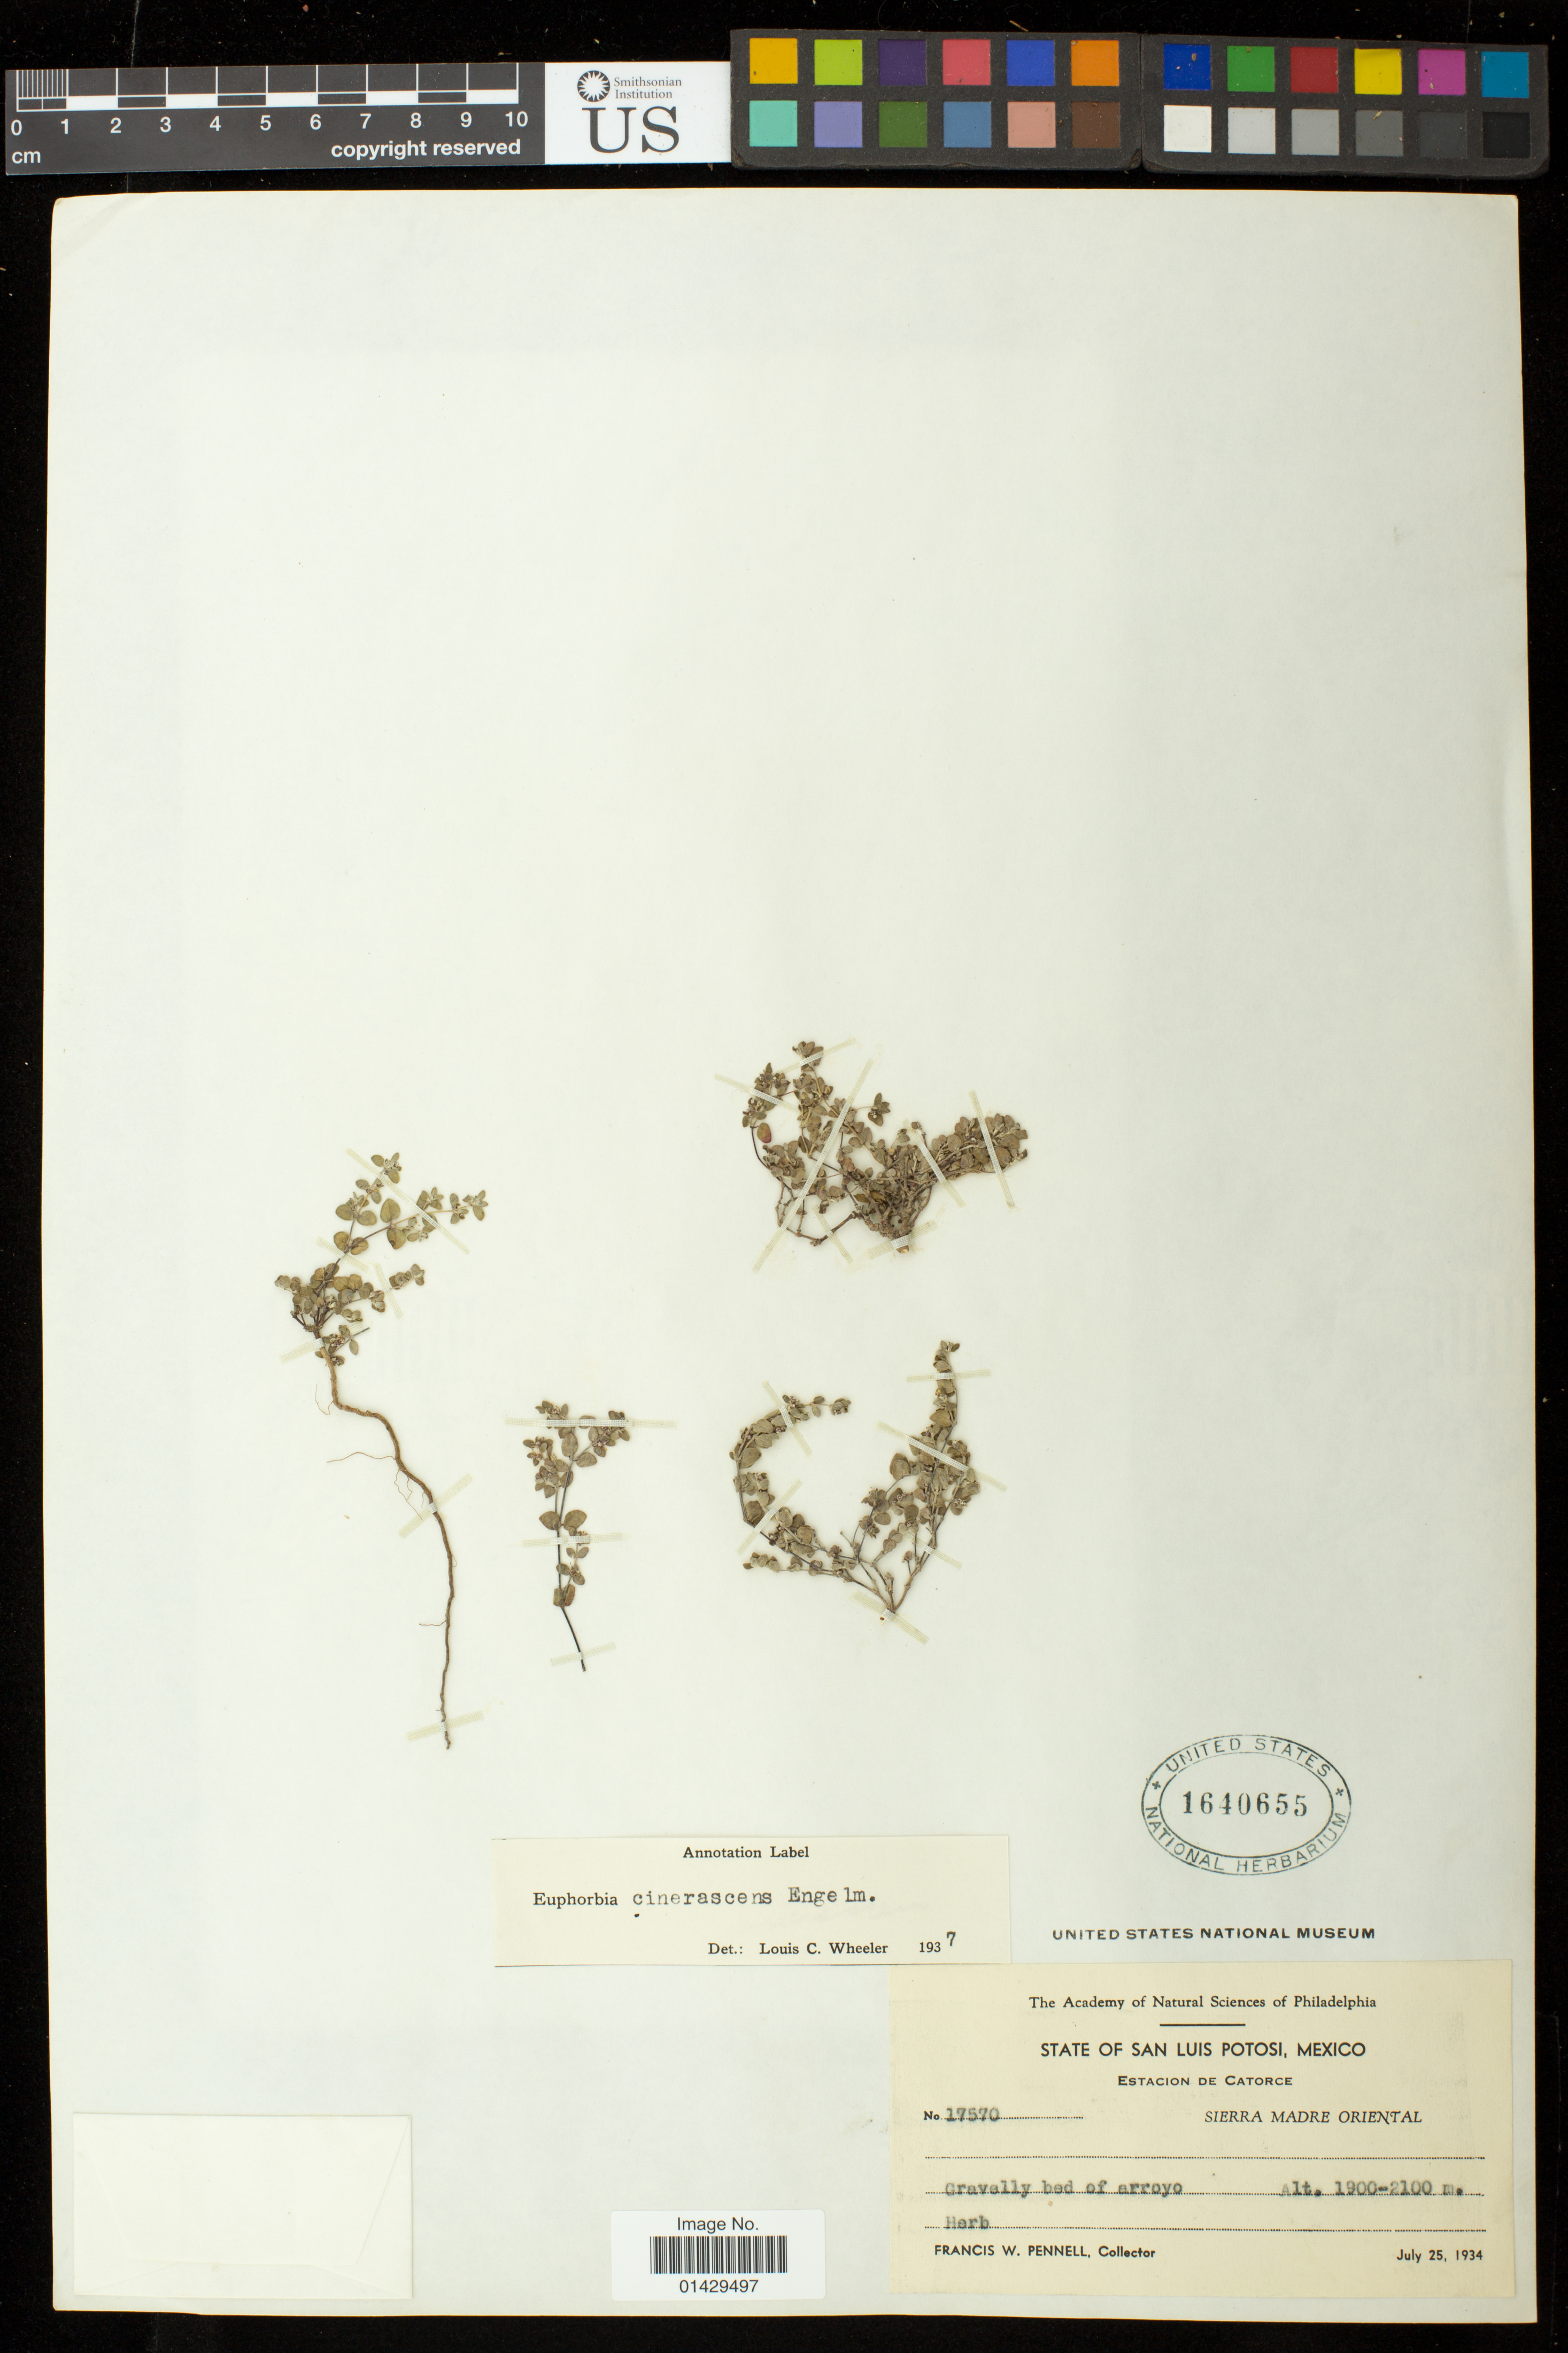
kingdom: Plantae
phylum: Tracheophyta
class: Magnoliopsida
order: Malpighiales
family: Euphorbiaceae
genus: Euphorbia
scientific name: Euphorbia cinerascens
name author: Engelm. in Emory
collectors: F. W. Pennell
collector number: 17570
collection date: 1934-07-25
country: Mexico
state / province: San Luis Potosí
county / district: Catorce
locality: Estacion de Catorce, Sierra Madre Oriental; Gravally bed of arroyo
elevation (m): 1900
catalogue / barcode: US 1640655